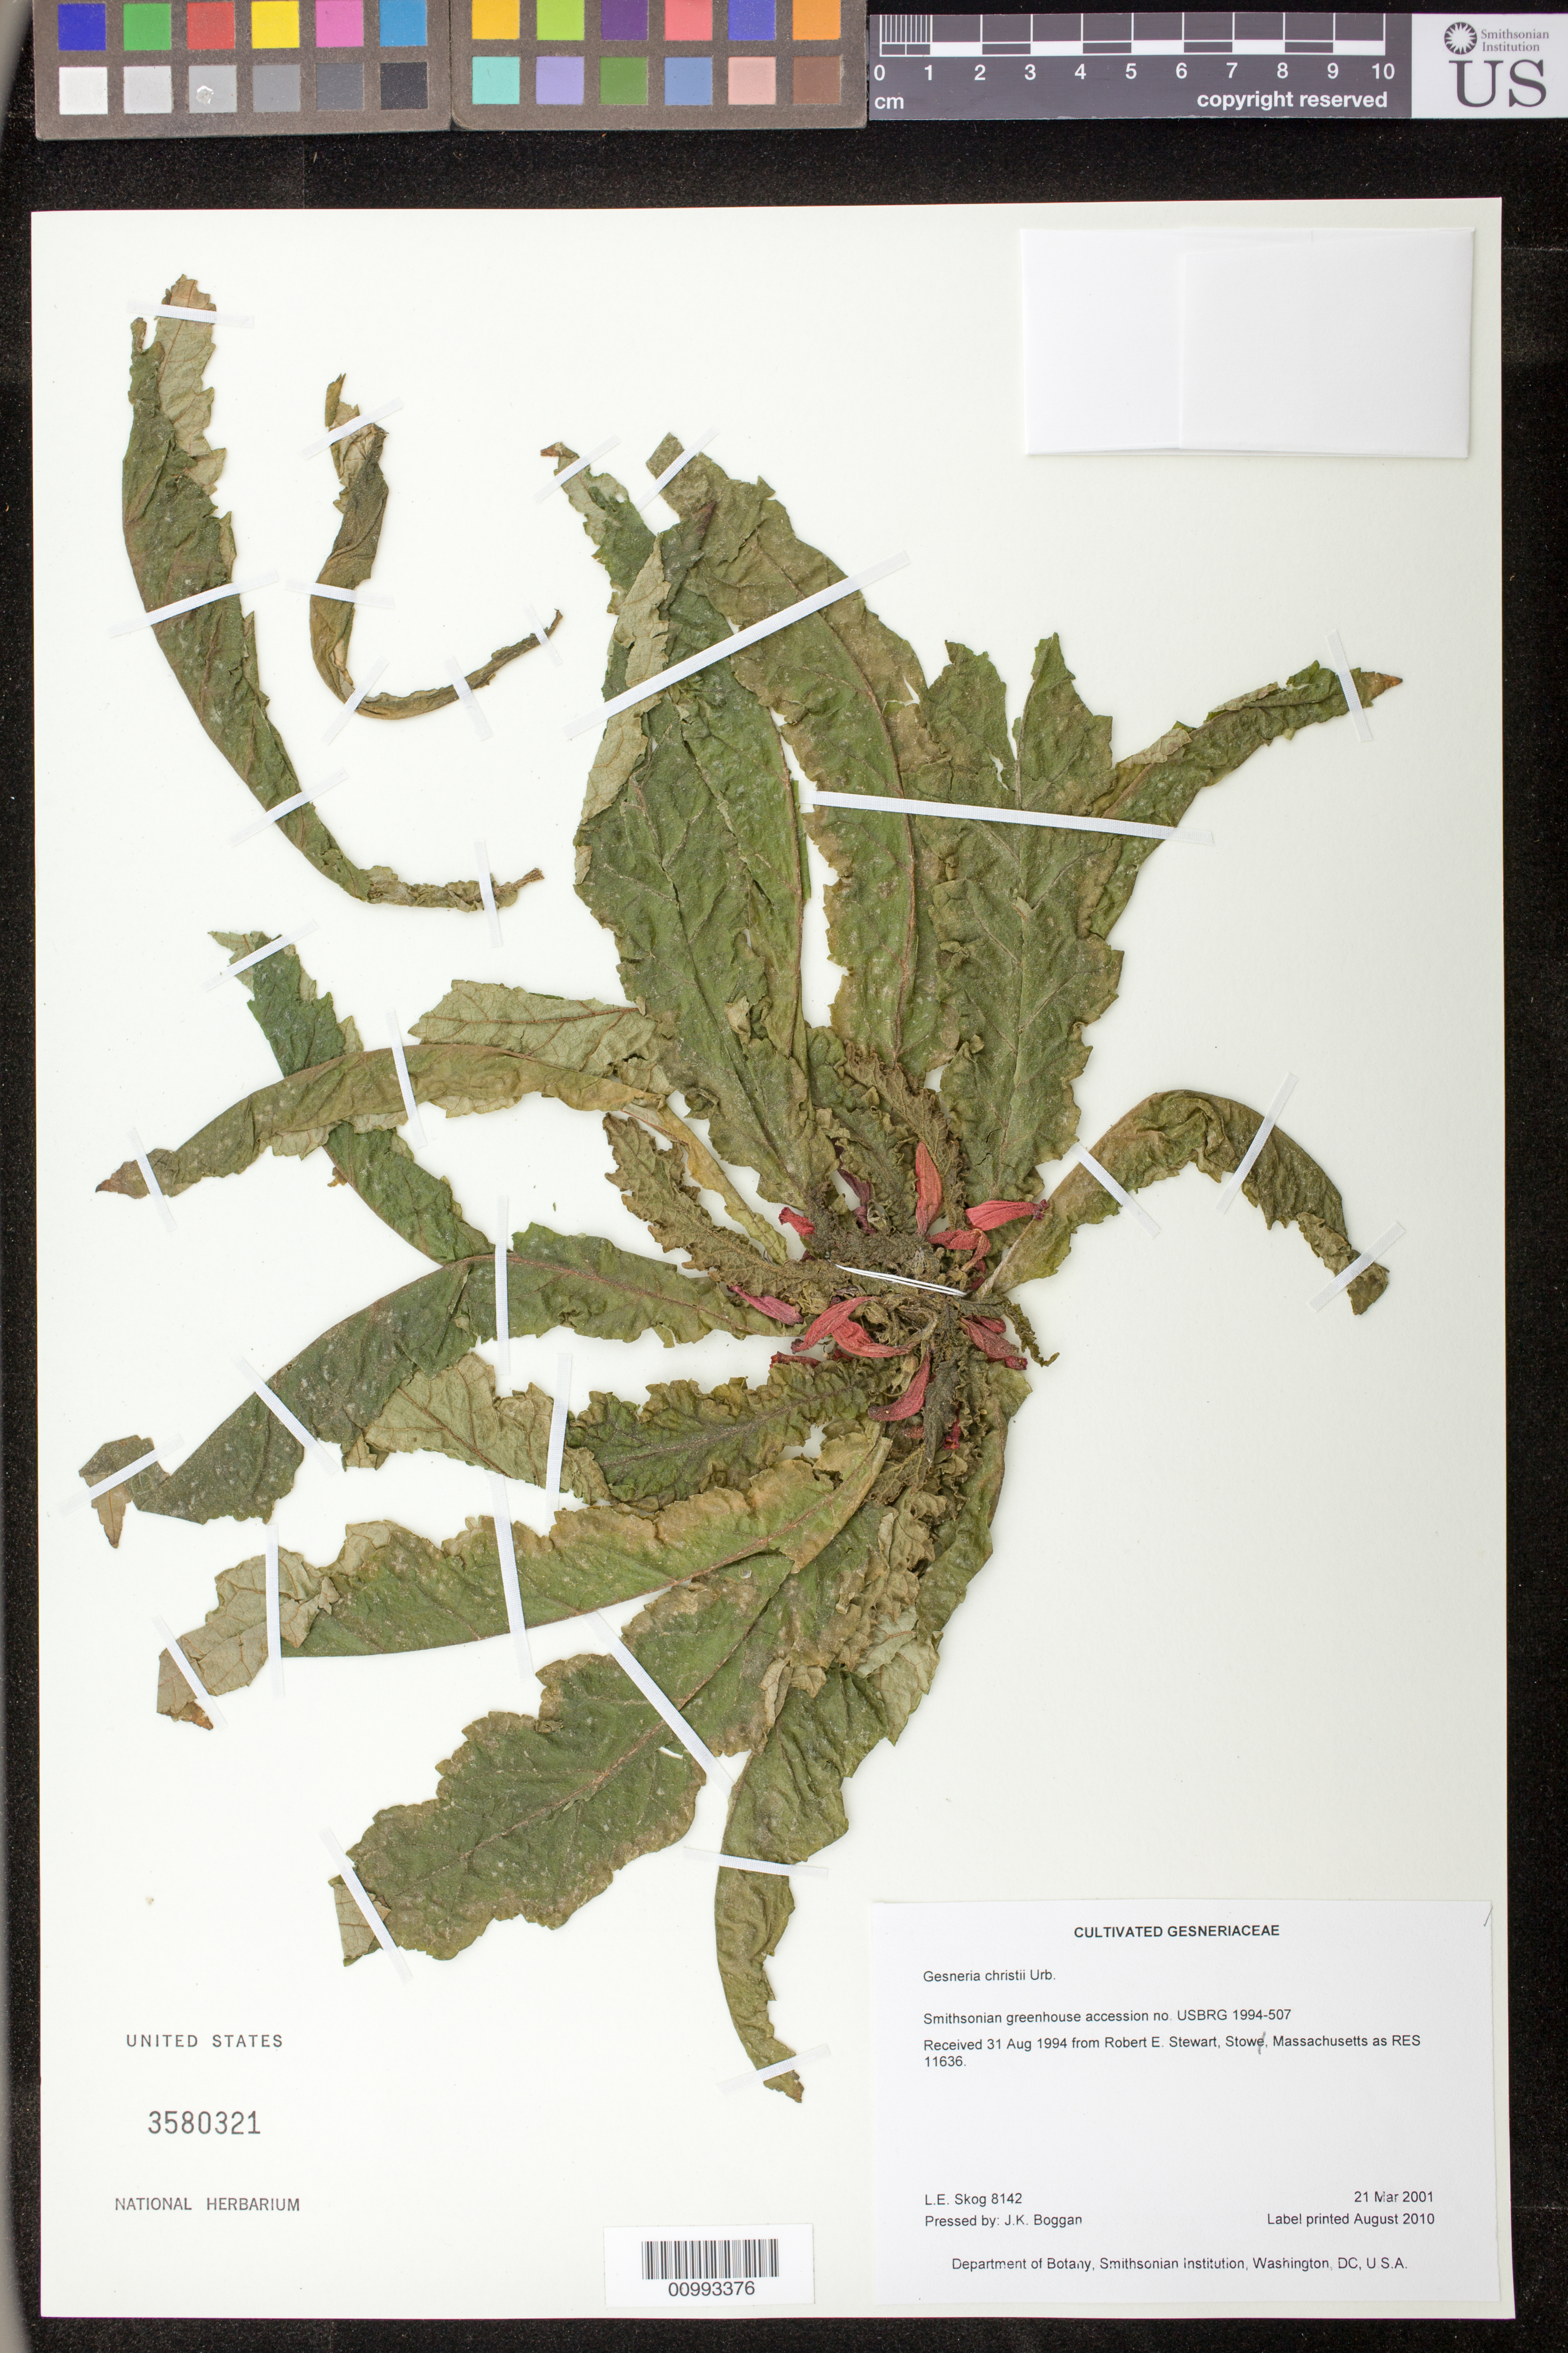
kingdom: Plantae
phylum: Tracheophyta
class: Magnoliopsida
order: Lamiales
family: Gesneriaceae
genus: Gesneria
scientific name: Gesneria christii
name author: Urb.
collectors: L. E. Skog & J. K. Boggan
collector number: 8142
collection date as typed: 21 Mar 2001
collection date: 2001-03-21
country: United States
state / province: District of Columbia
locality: Department of Botany, Smithsonian Institution, Washington, DC, U.S.A.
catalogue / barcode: US 3580321